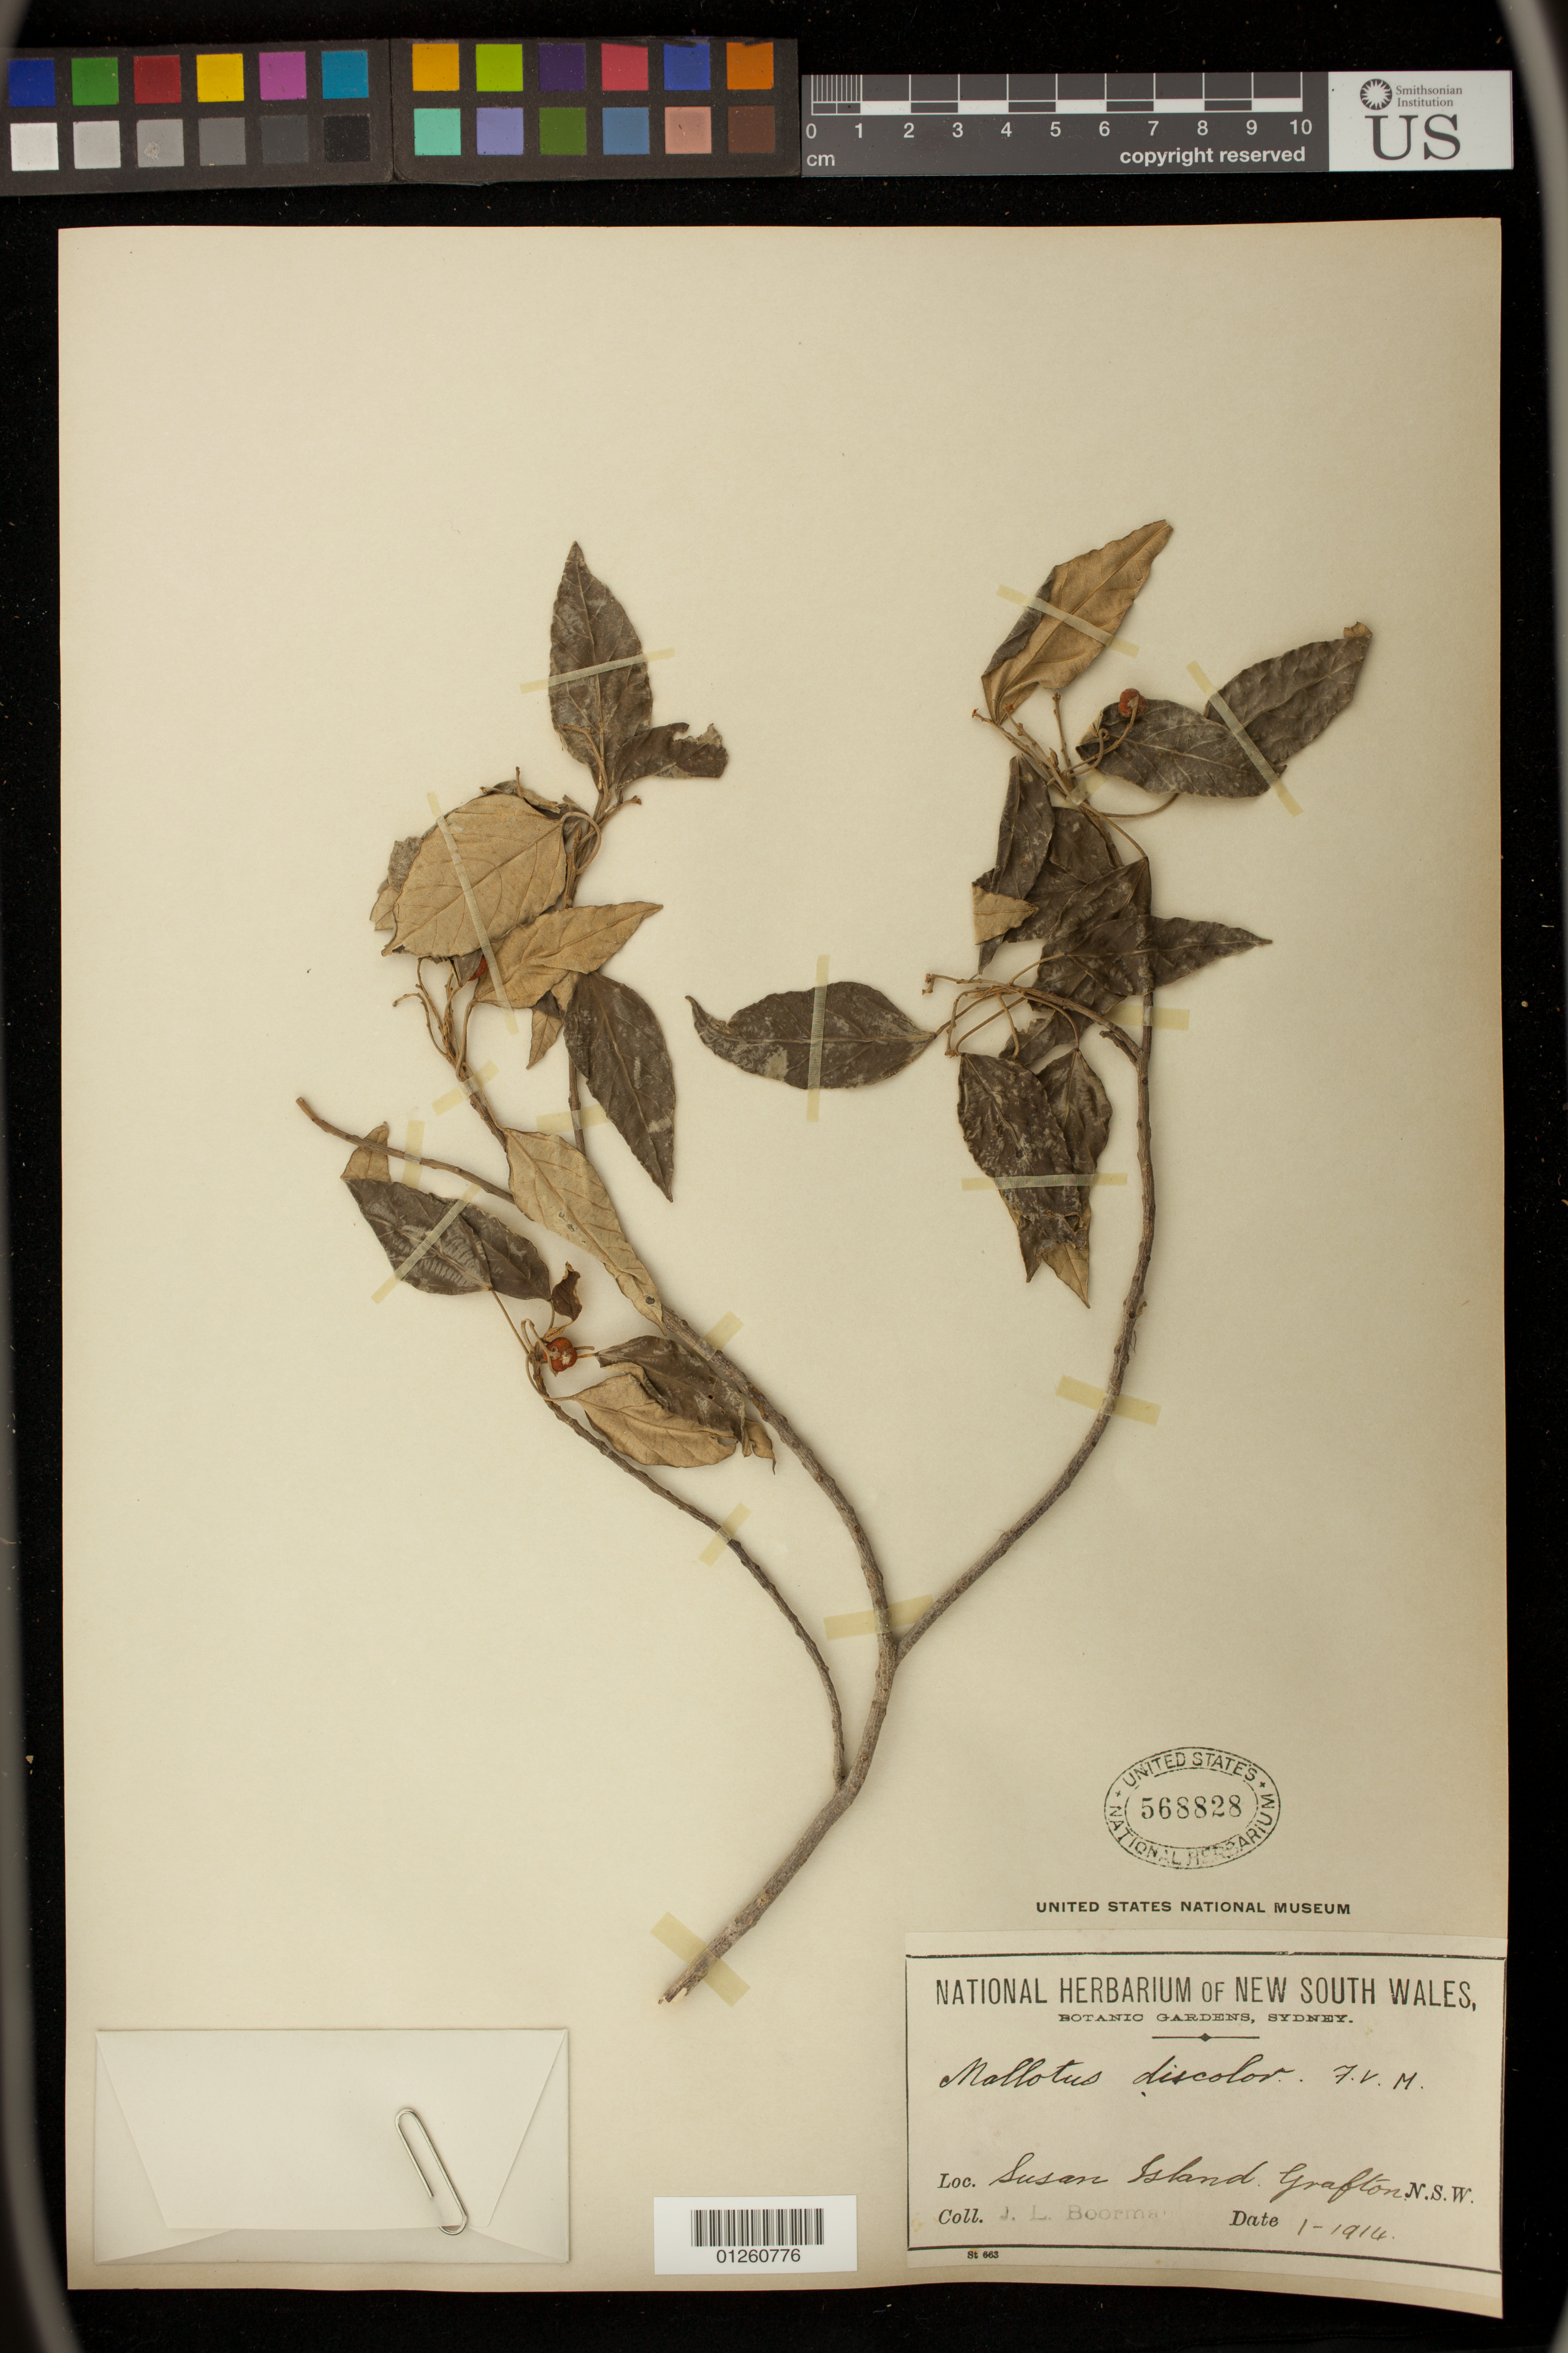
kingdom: Plantae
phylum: Tracheophyta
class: Magnoliopsida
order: Malpighiales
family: Euphorbiaceae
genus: Mallotus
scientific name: Mallotus discolor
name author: F. Muell. ex Benth.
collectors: J. Boorman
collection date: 1914-01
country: Australia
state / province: New South Wales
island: Susan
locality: Grafton.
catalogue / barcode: US 568828